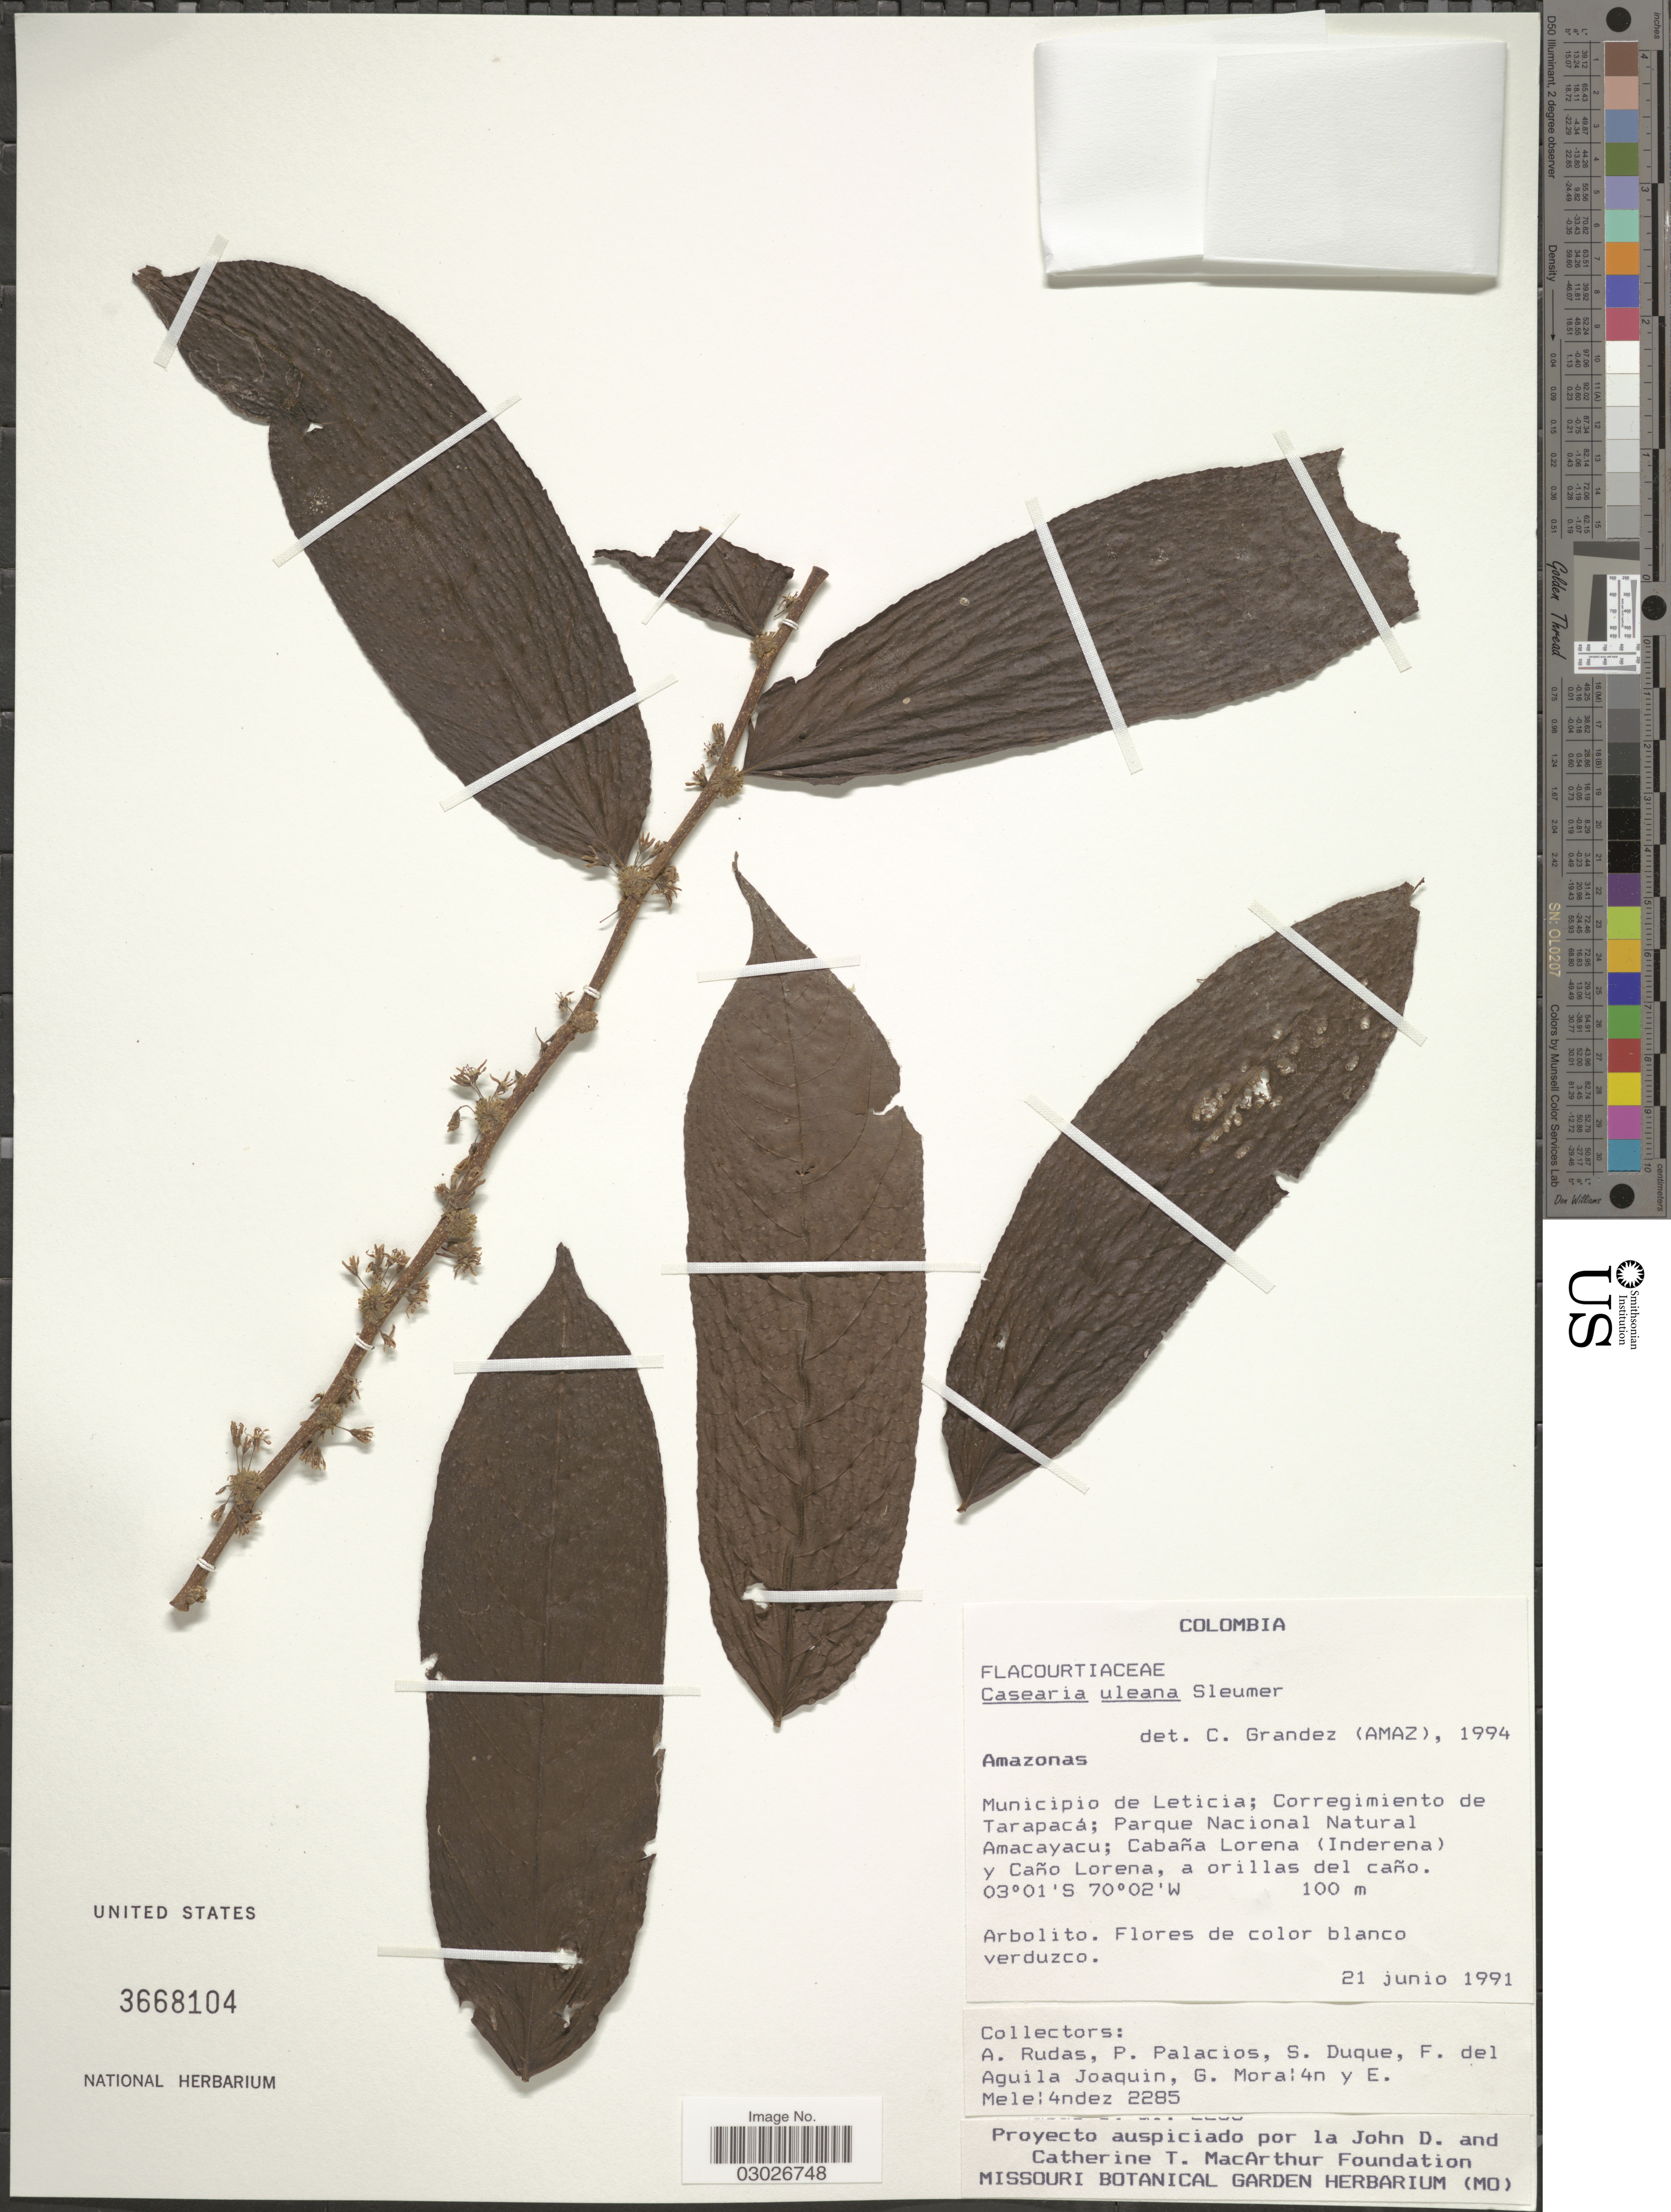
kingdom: Plantae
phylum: Tracheophyta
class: Magnoliopsida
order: Malpighiales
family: Salicaceae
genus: Casearia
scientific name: Casearia uleana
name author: Sleumer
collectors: A. Rudas, P. Palacios, S. Duque, F. Aguila Joaquin & et al.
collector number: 2285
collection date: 1991-06-21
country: Colombia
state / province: Amazônas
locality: Municipio de Leticia; Corregimiento de Tarapacá; Parque Nacional Natural Amacayacu; Cabaña Lorena (Inderena) y Caño Lorena, a orillas del caño.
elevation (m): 100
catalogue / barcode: US 3668104